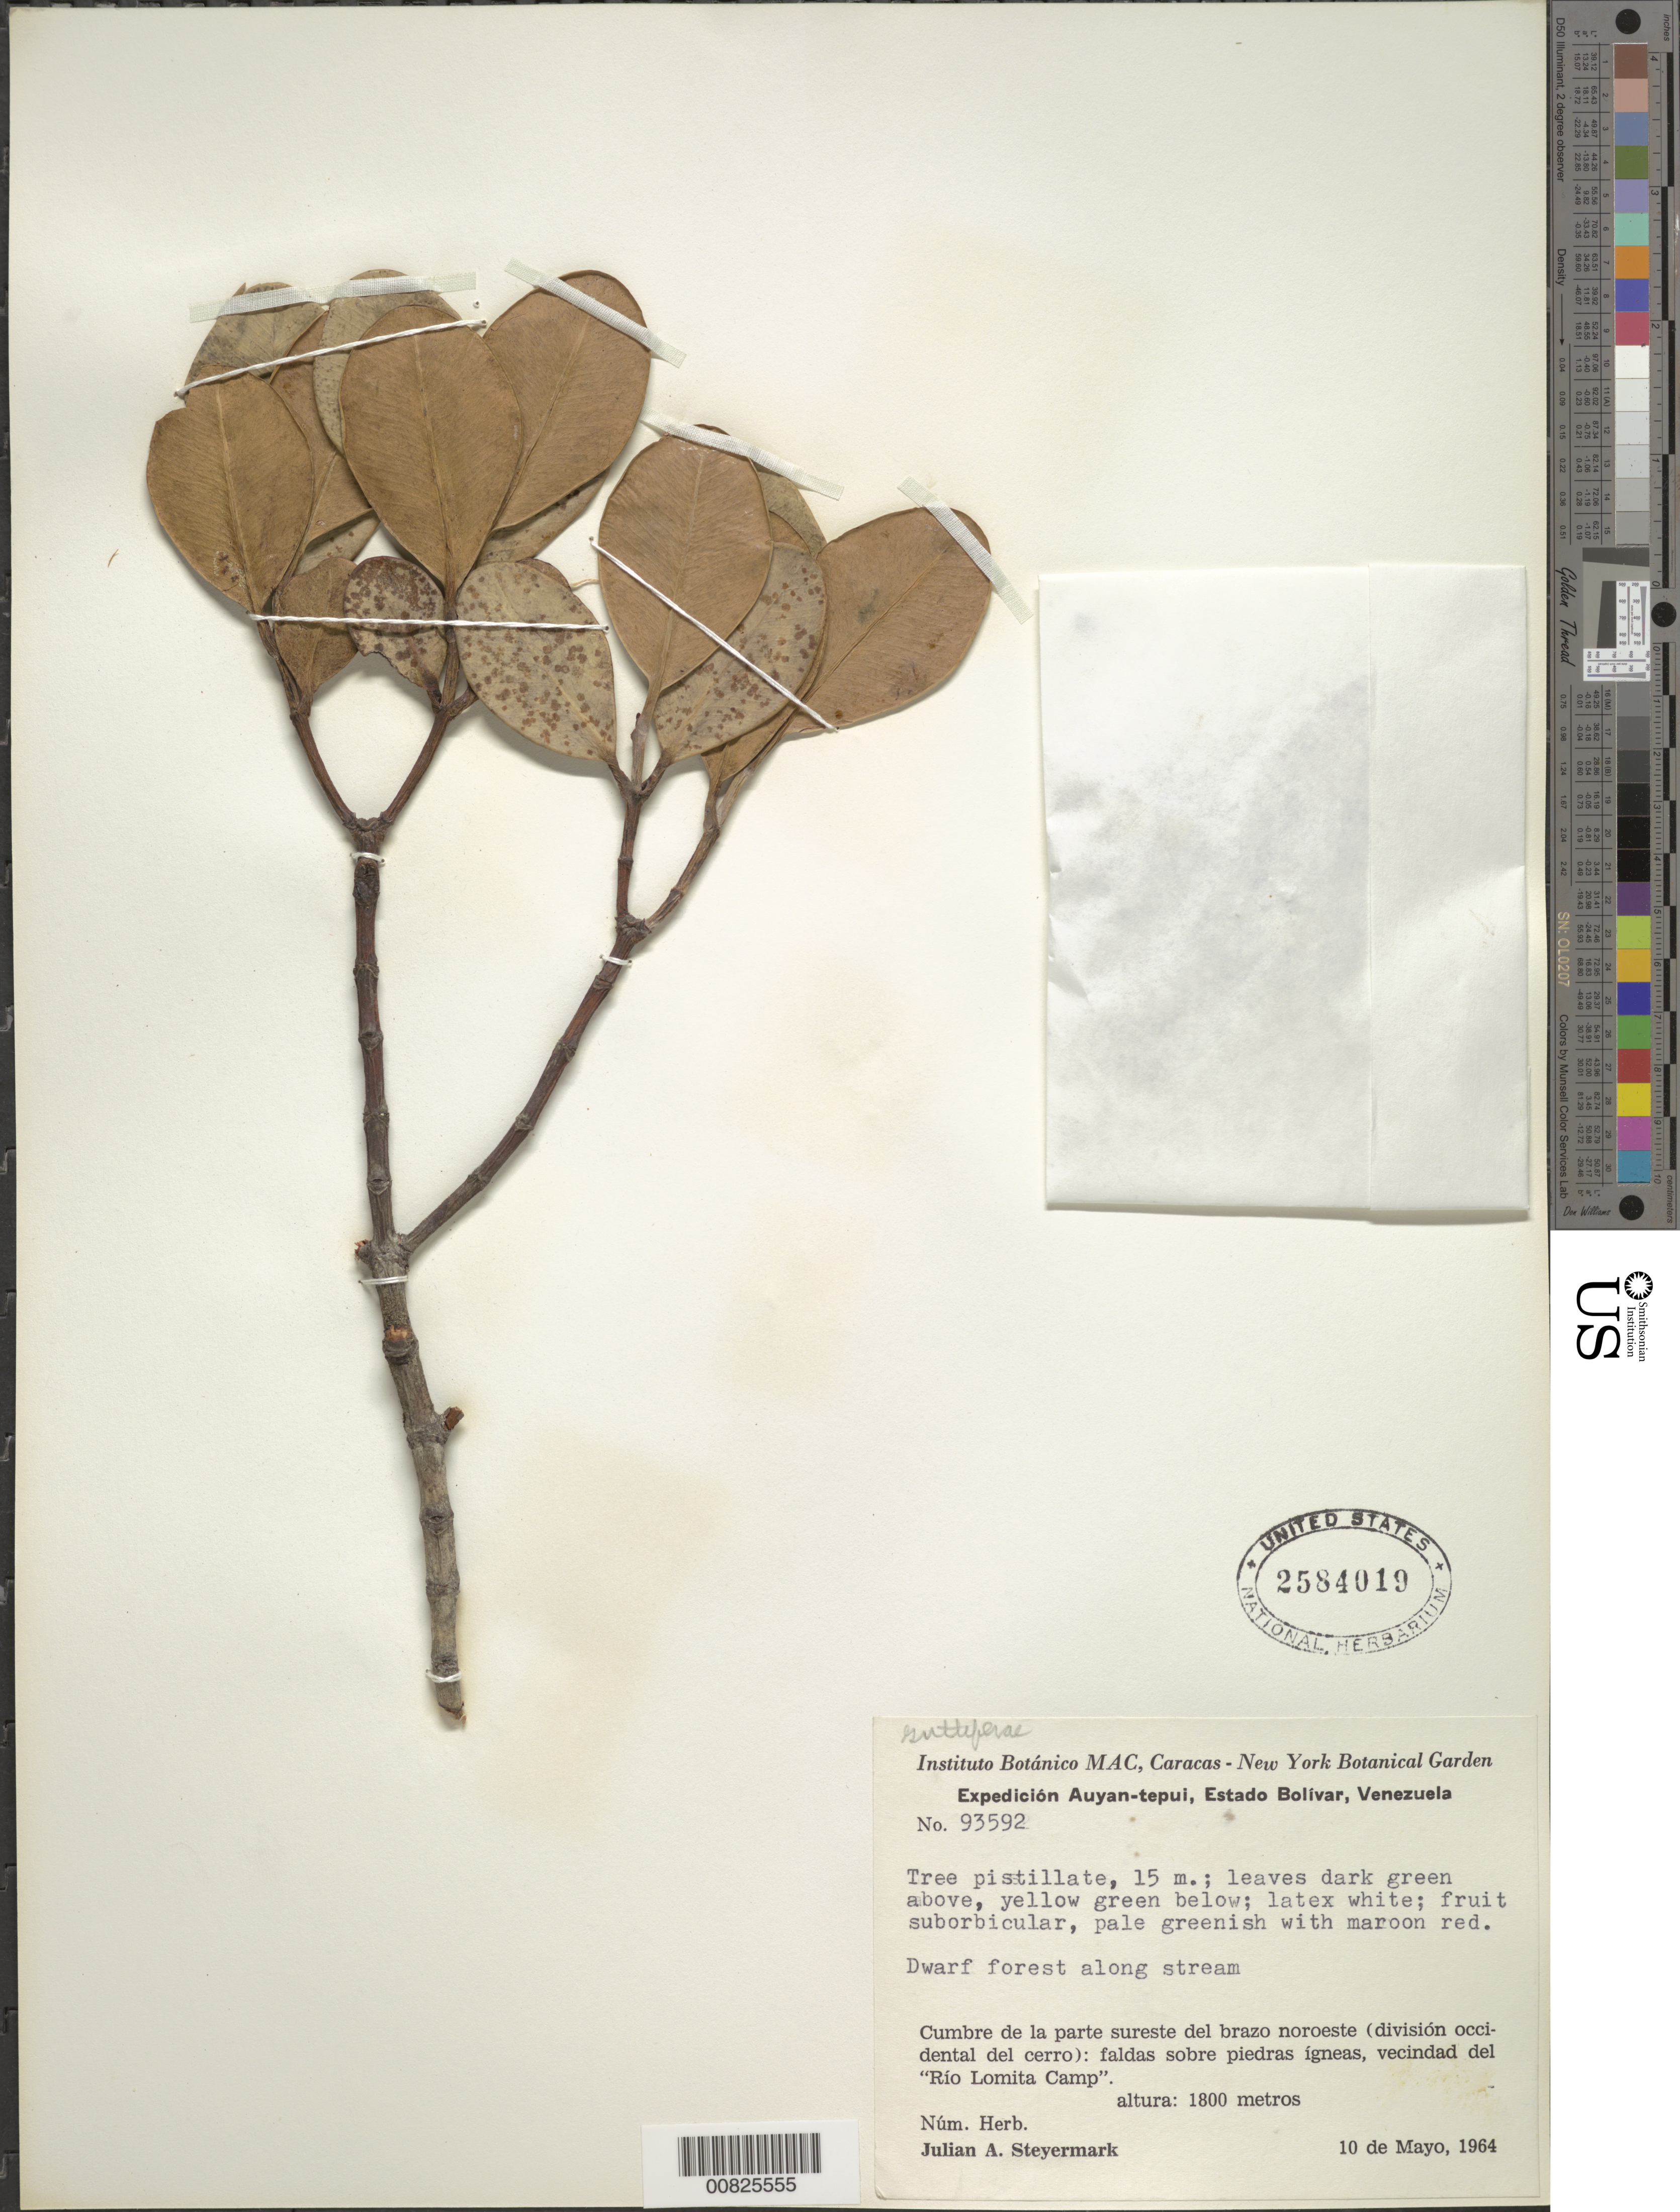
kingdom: Plantae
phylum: Tracheophyta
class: Magnoliopsida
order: Malpighiales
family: Clusiaceae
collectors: J. Steyermark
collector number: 93592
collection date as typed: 10-May-64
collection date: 1964-05-10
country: Venezuela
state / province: Bolívar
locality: Auyan-tepuí, vic. Río Lomita Camp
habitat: Dwarf forest along stream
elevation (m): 1800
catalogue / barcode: US 2584019